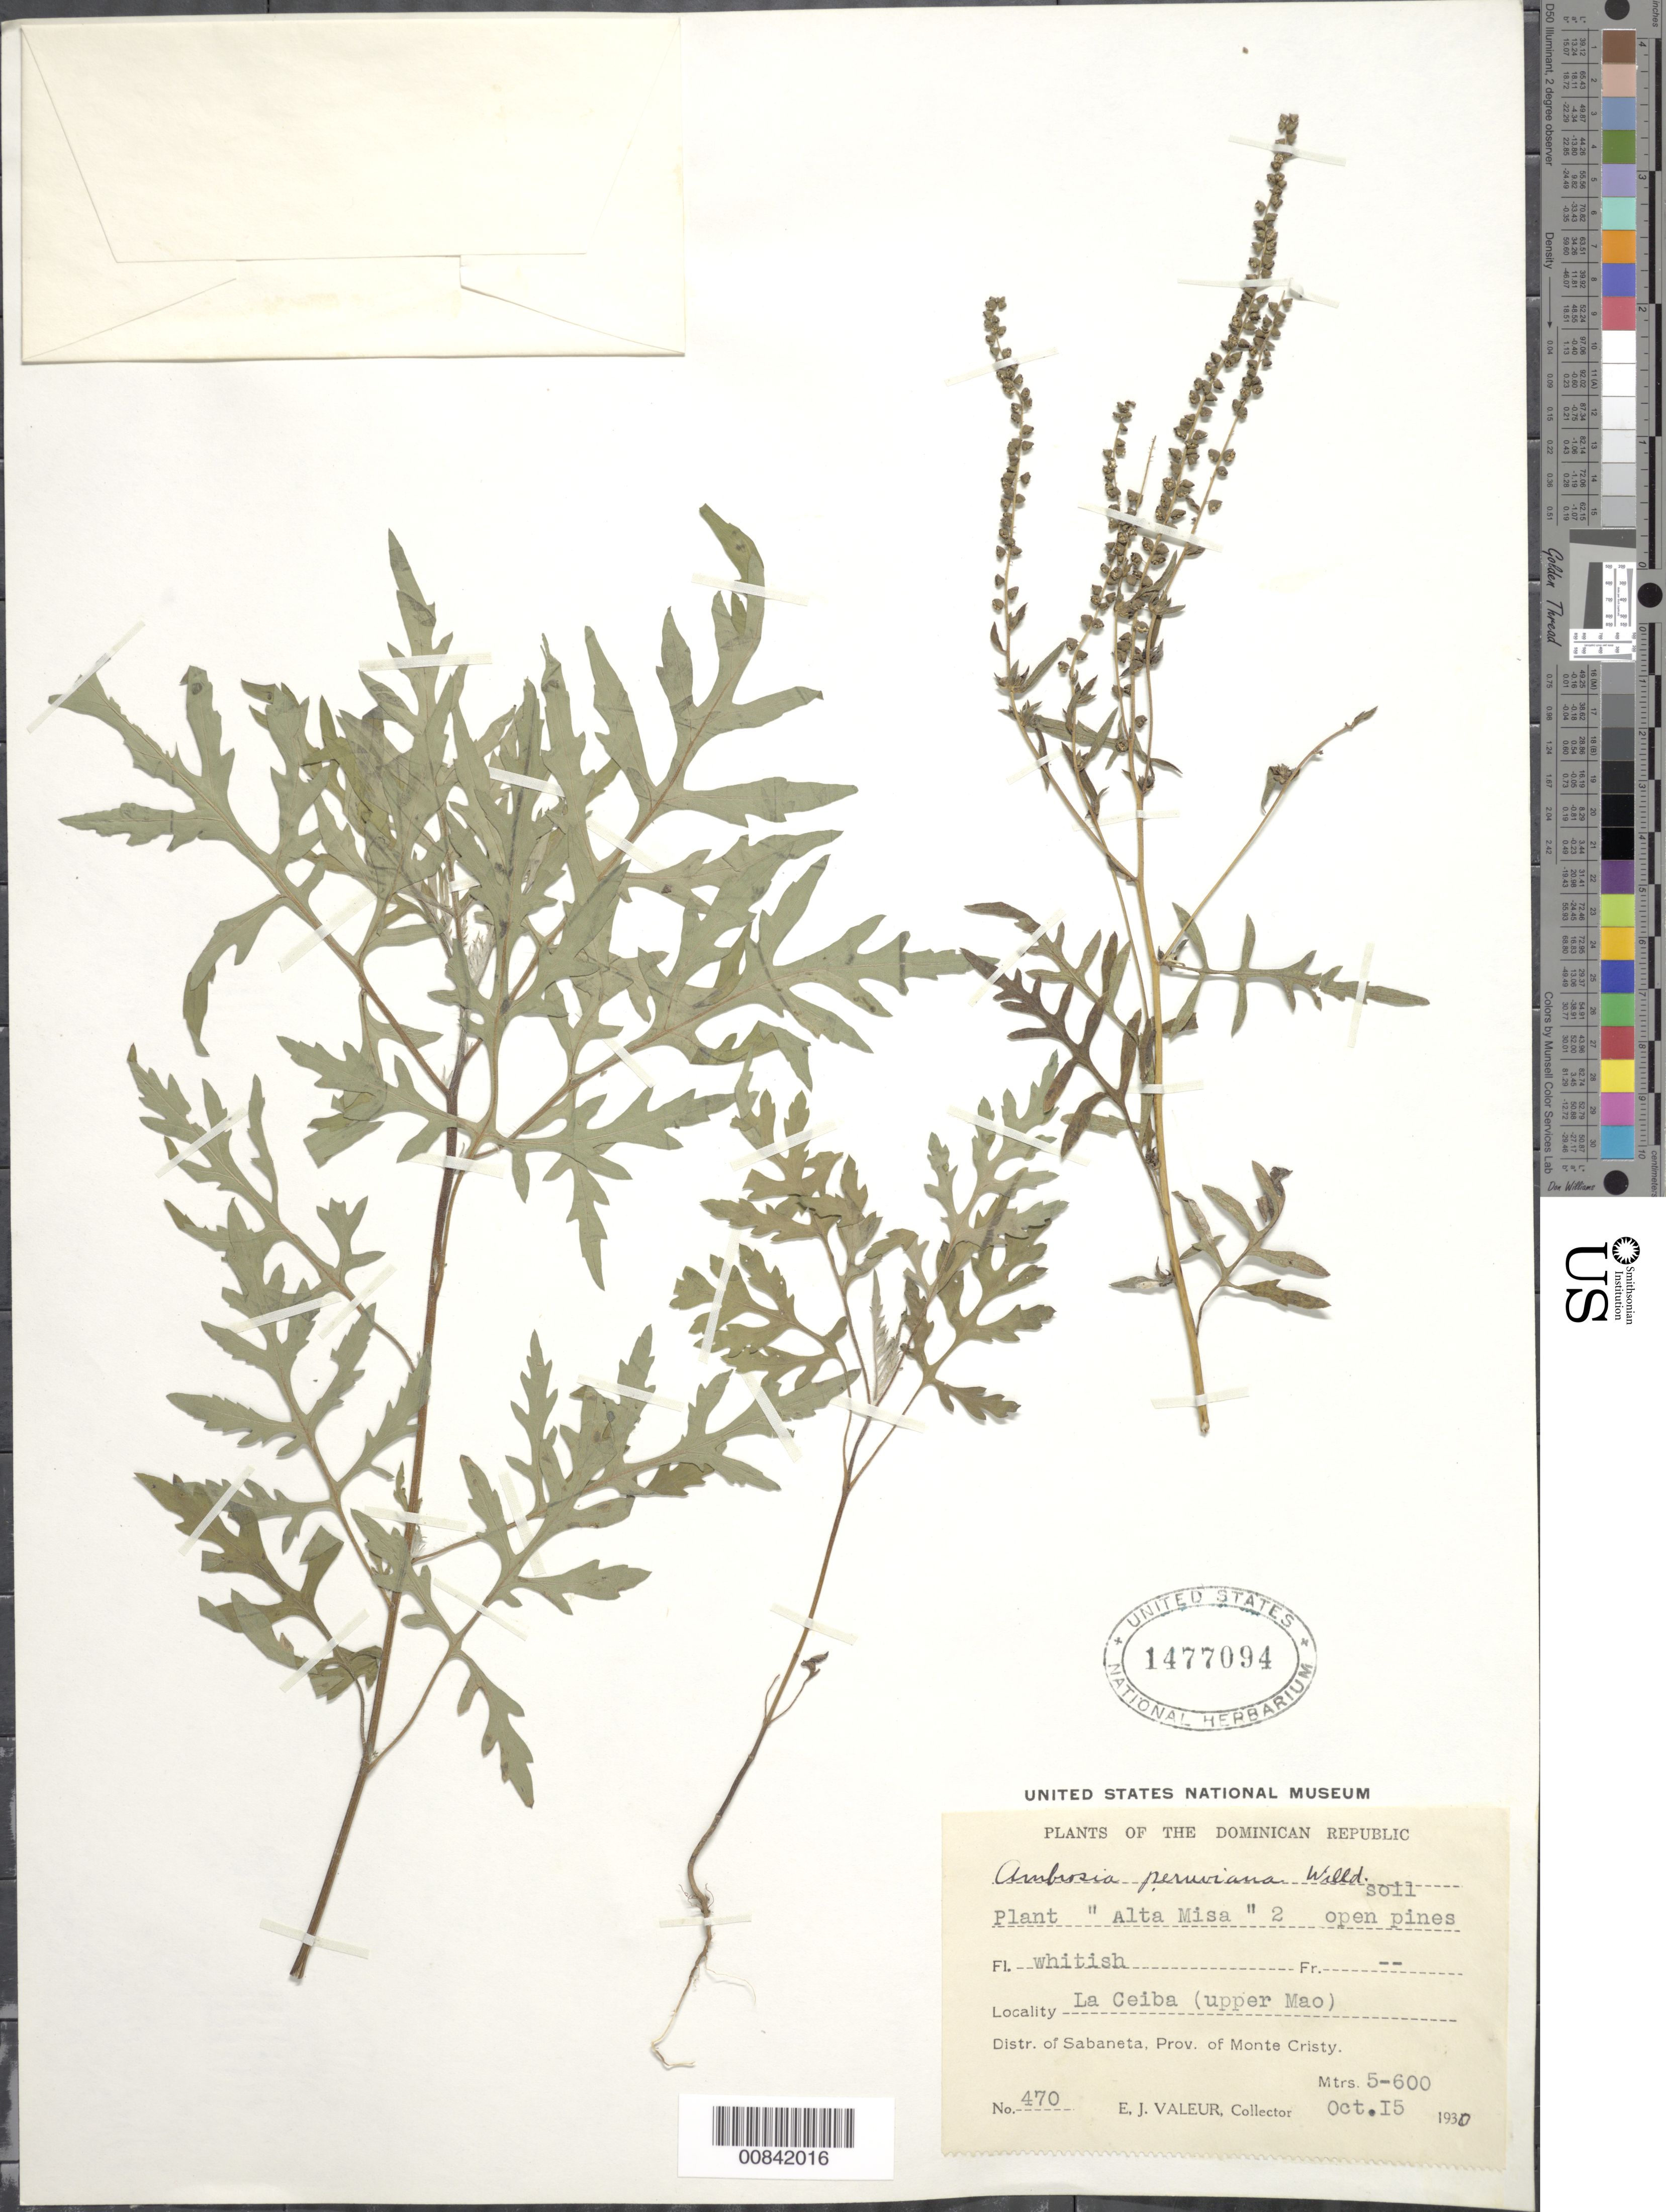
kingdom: Plantae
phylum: Tracheophyta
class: Magnoliopsida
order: Asterales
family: Asteraceae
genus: Ambrosia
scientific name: Ambrosia peruviana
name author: Willd.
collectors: E. Valeur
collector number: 470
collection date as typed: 15 Oct 1930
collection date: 1930-10-15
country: Dominican Republic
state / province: Monte Cristi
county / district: Sabaneta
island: Hispaniola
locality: La Ceiba (upper Mao)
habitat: Open pines, soil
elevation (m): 500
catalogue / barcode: US 1477094